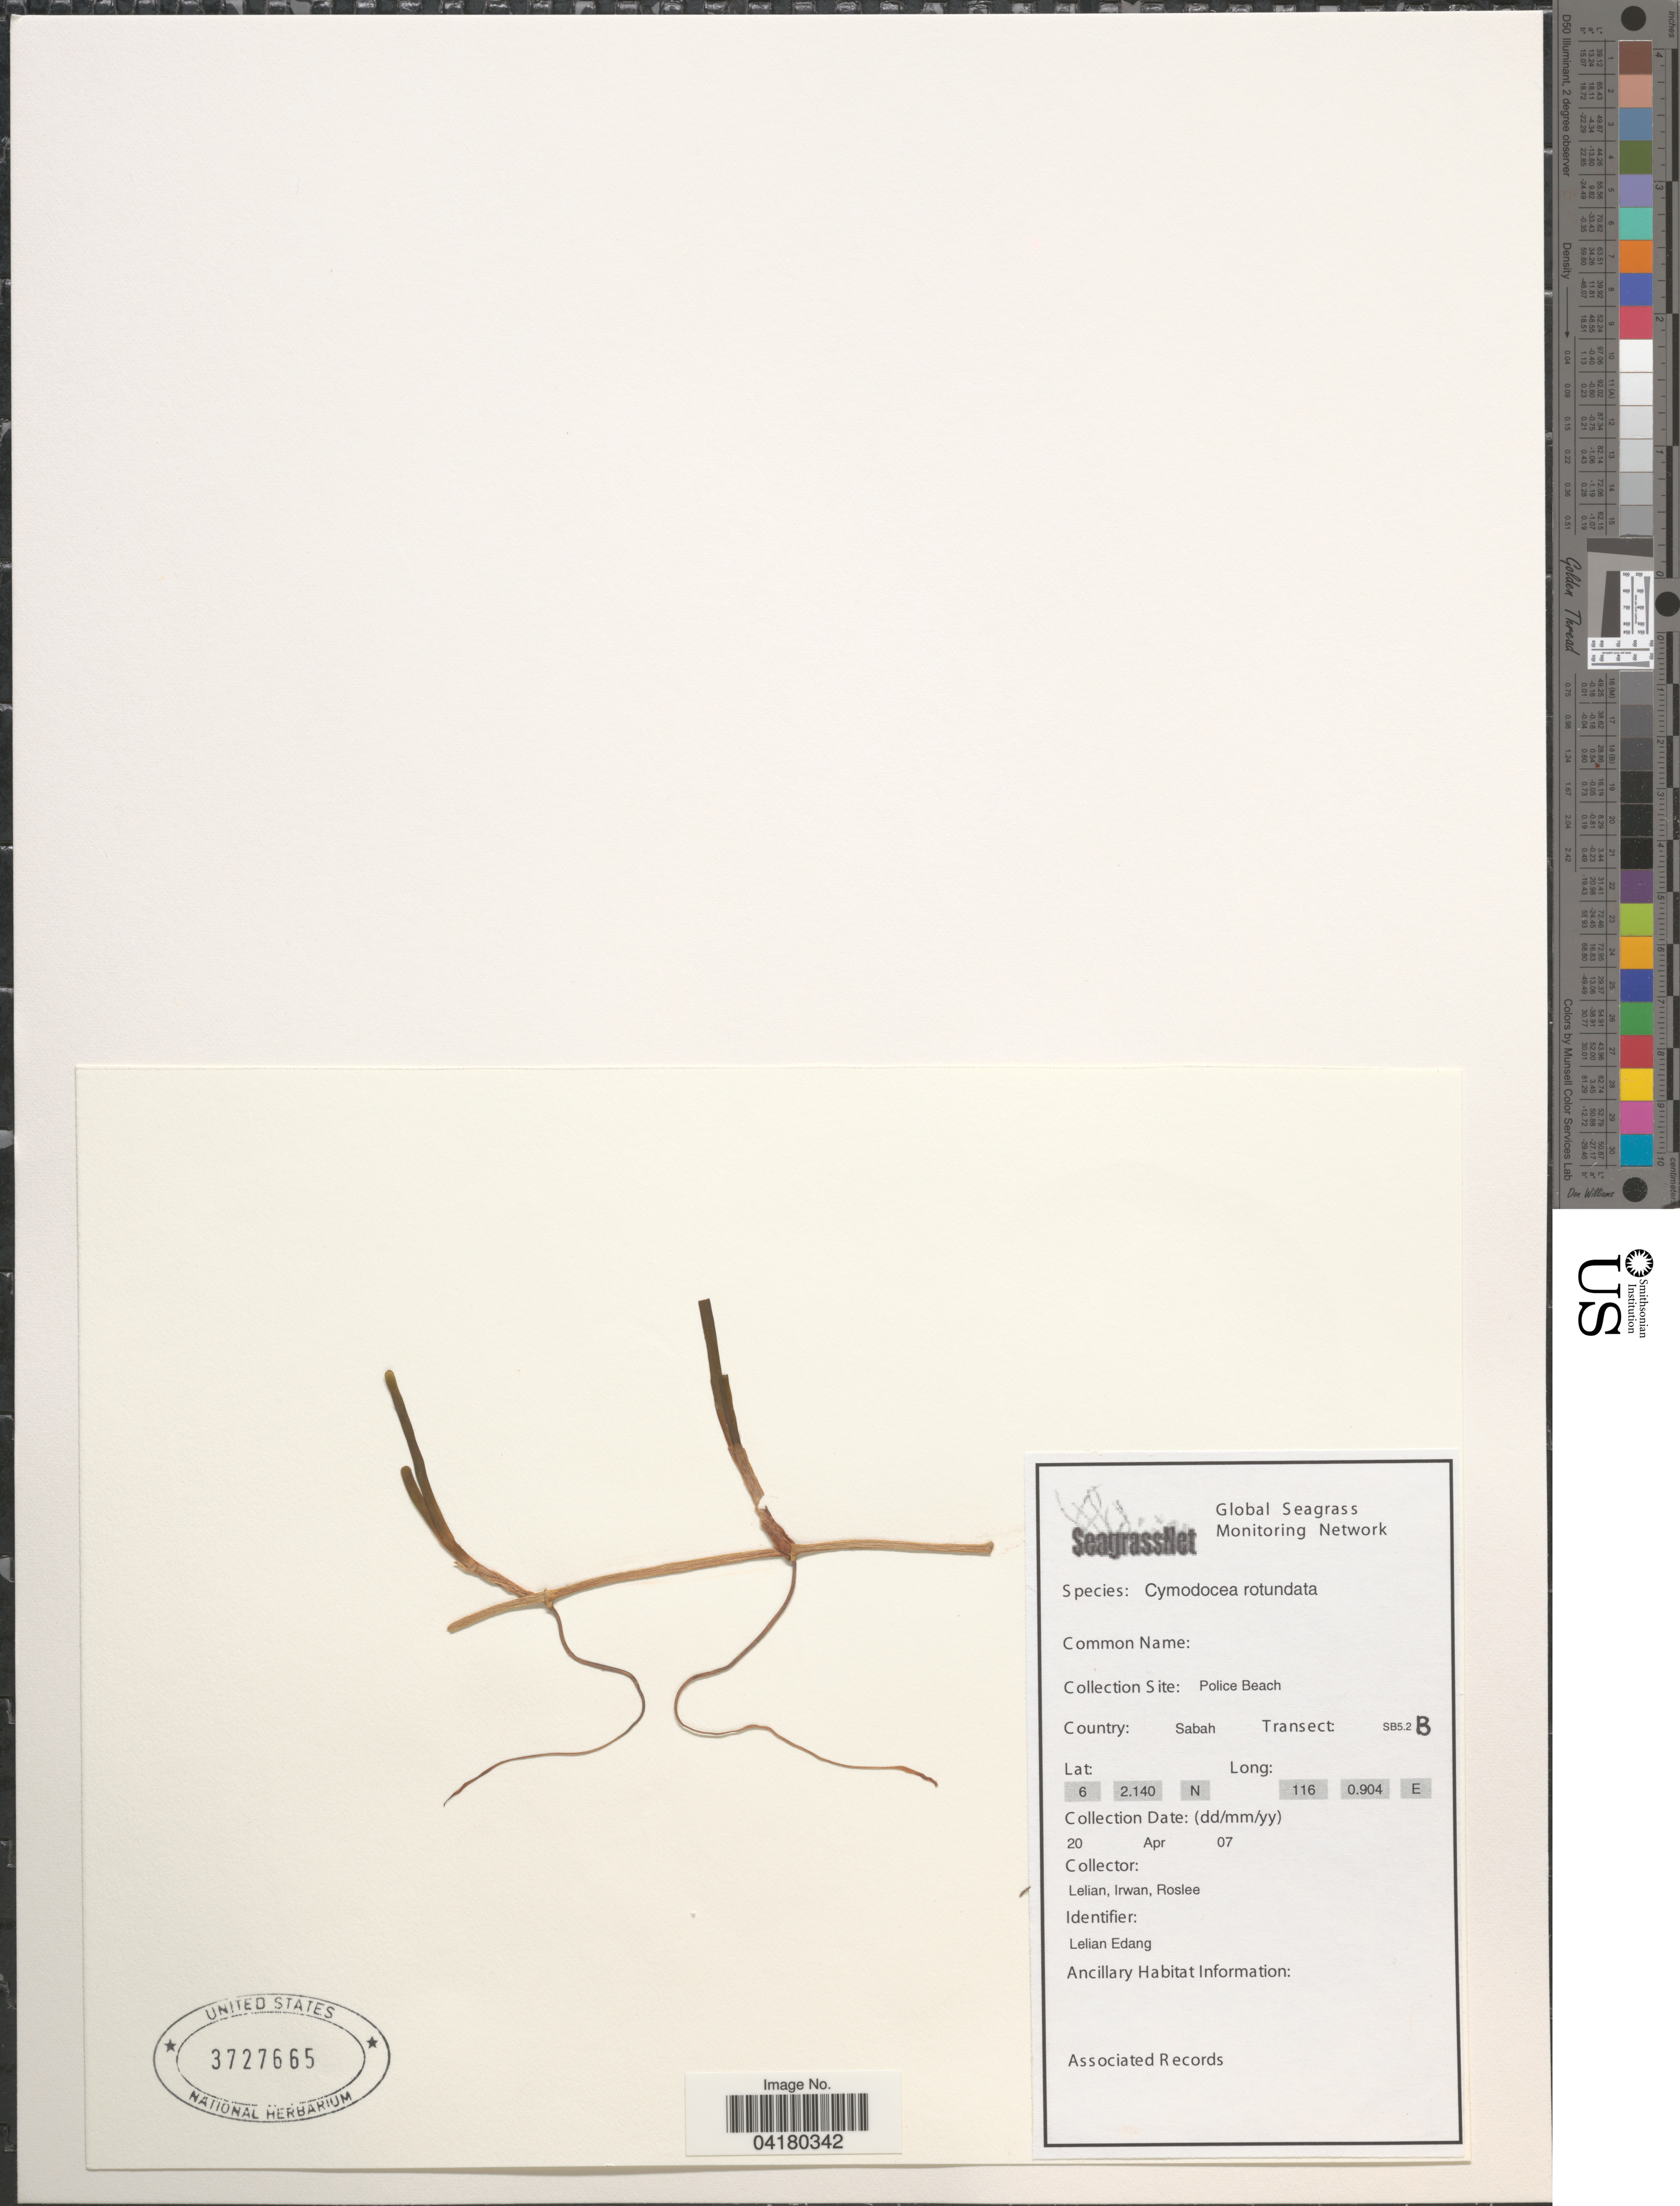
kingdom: Plantae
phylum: Tracheophyta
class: Liliopsida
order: Alismatales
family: Cymodoceaceae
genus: Cymodocea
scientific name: Cymodocea rotundata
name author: Asch. & Schweinf.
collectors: Lelian, Irwan & Roslee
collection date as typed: Transcribed d/m/y: 20/4/7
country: Malaysia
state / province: Sabah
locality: Police Beach. Transect: SB5.2B.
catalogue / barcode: US 3727665